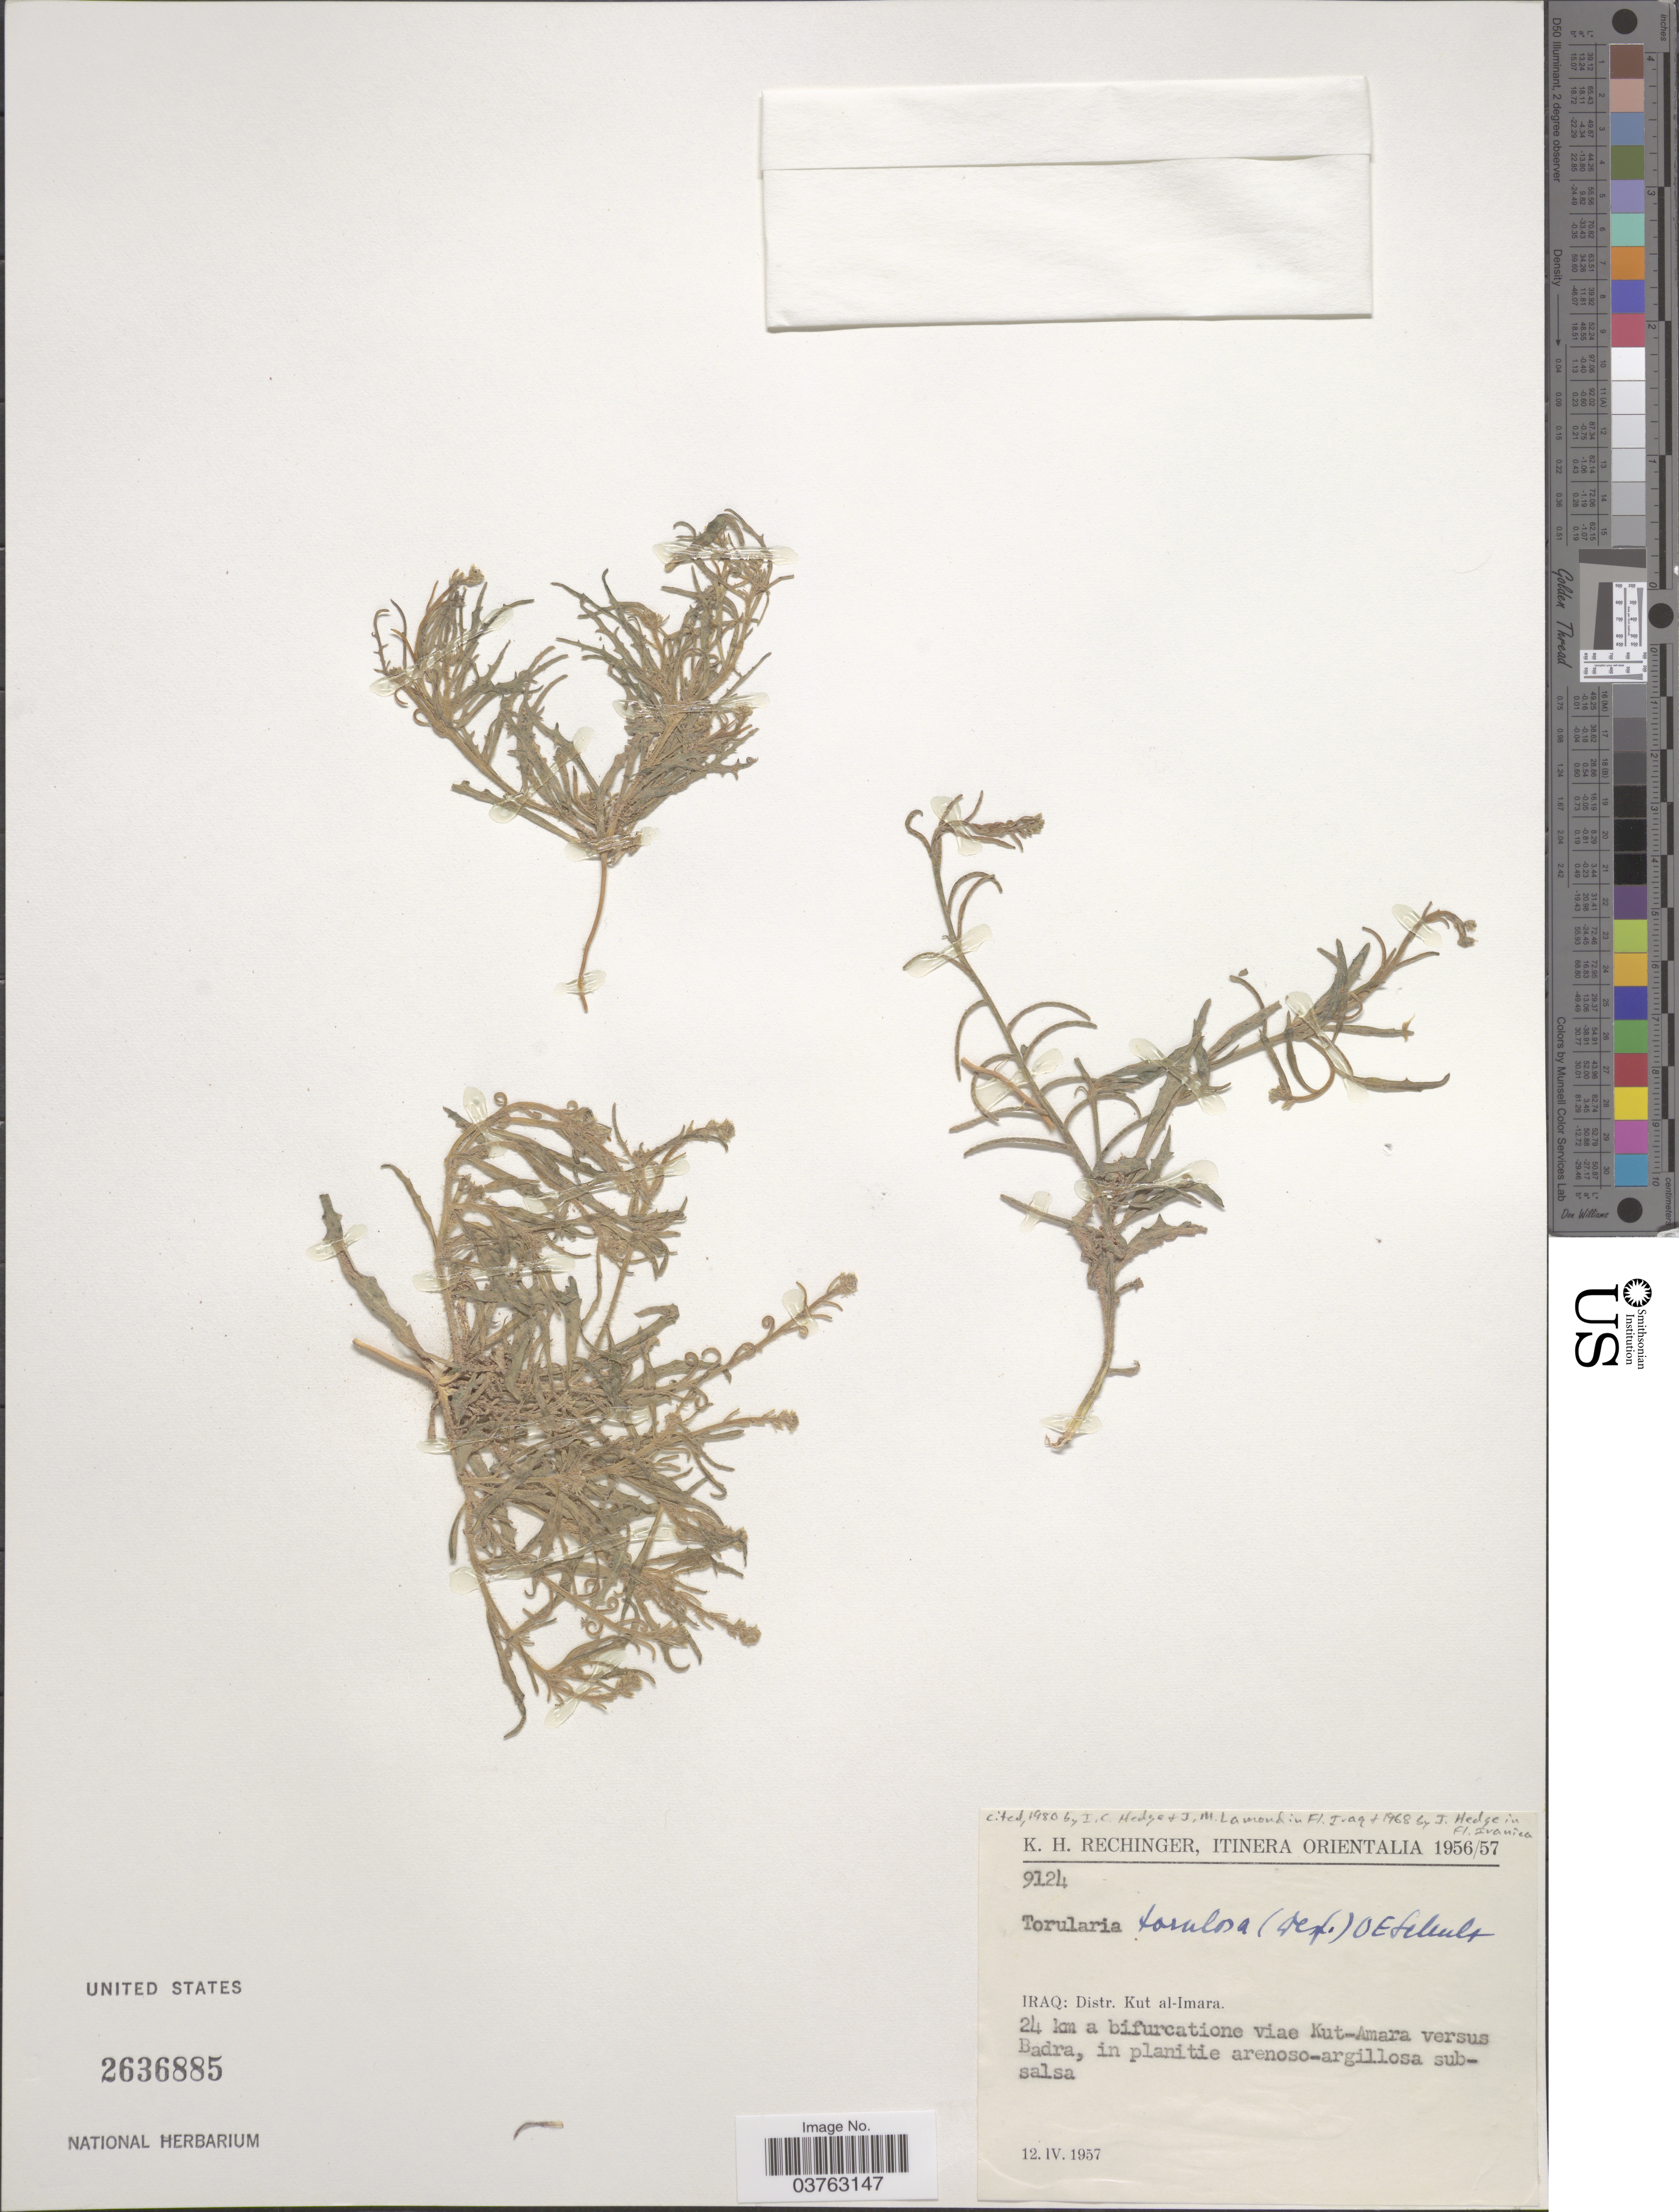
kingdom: Plantae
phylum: Tracheophyta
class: Magnoliopsida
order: Brassicales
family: Brassicaceae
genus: Neotorularia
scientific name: Neotorularia torulosa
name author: (Desf.) Hedge & J. Léonard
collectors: K. H. Rechinger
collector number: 9124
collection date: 1957-04-12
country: Iraq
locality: Itinera Orientalia. Distr. Kut al-Imara. 24 km a bifurcatione viæ Kut-Amara versus Badra.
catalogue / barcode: US 2636885